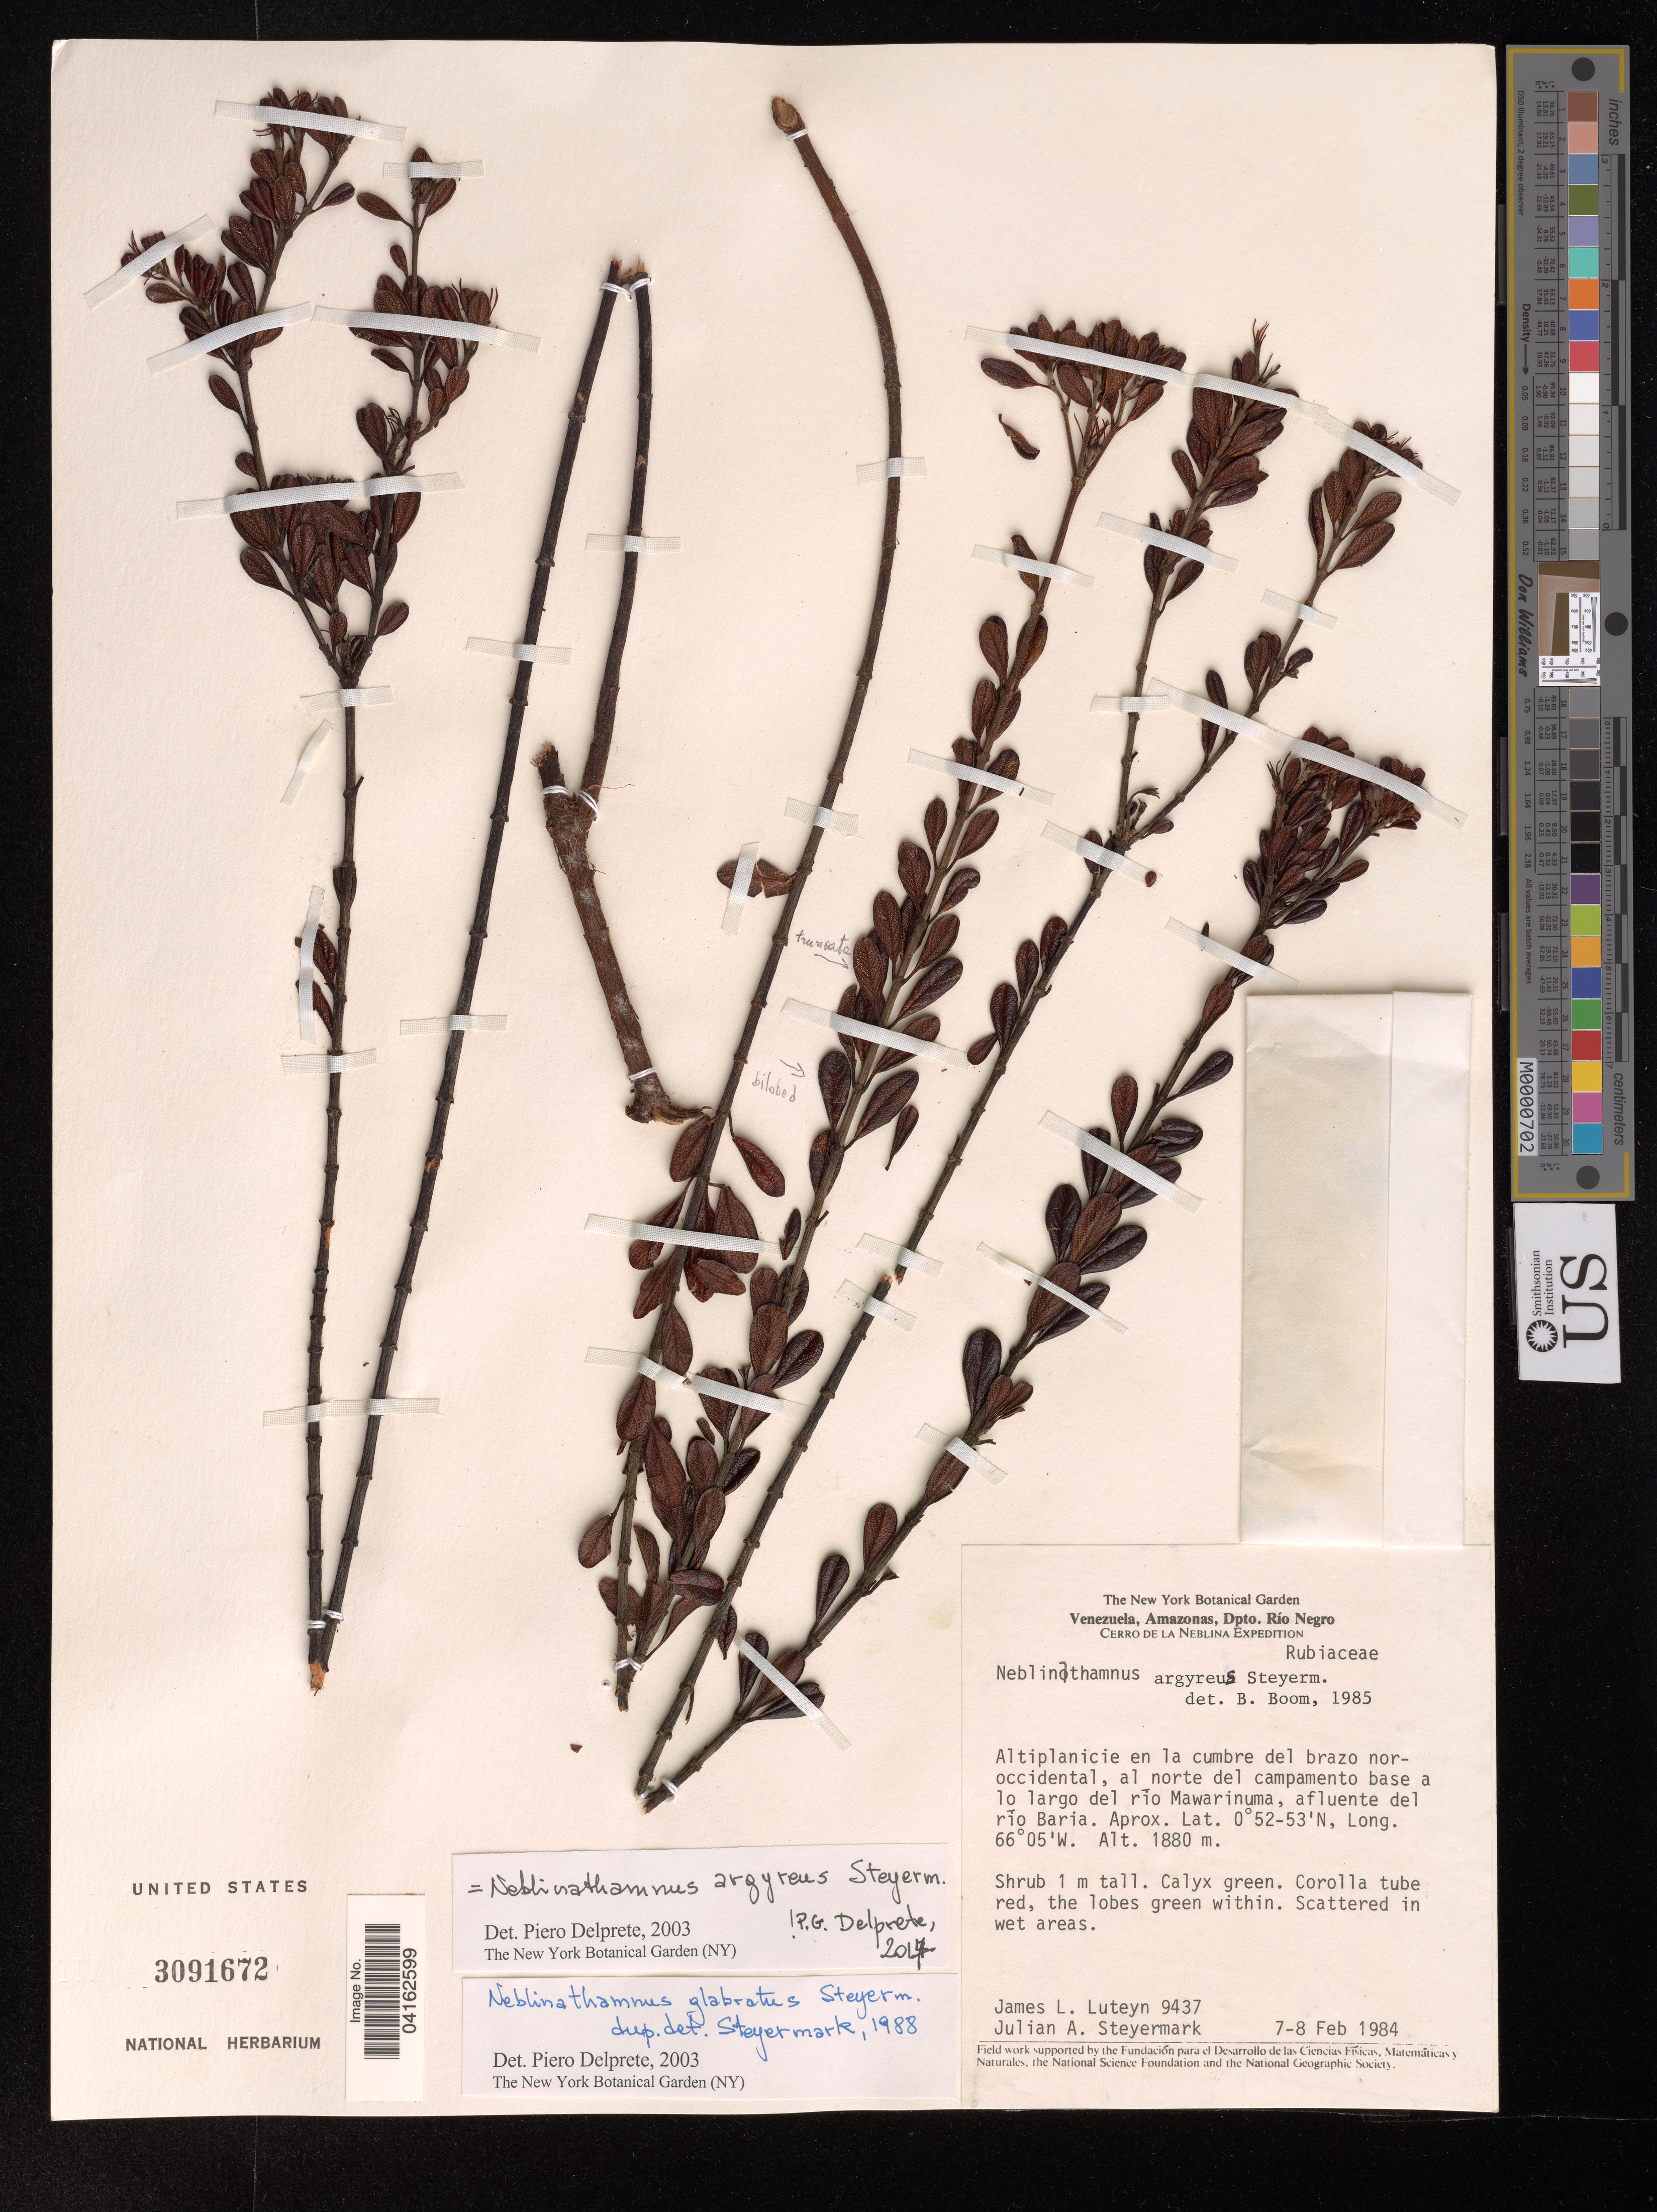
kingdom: Plantae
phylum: Tracheophyta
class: Magnoliopsida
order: Gentianales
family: Rubiaceae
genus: Neblinathamnus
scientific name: Neblinathamnus argyreus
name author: Steyerm.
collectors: J. L. Luteyn & J. Steyermark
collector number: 9437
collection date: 1984-02-07/1984-02-08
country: Venezuela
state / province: Amazonas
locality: Dpto. Río Negro. Cerro de la Neblina Expedition. Altiplanicie en la cumbre del brazo nor-occidental, al norte del campamento base a lo largo del río Mawarinuma, afluente del río Baria.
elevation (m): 1800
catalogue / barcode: US 3091672